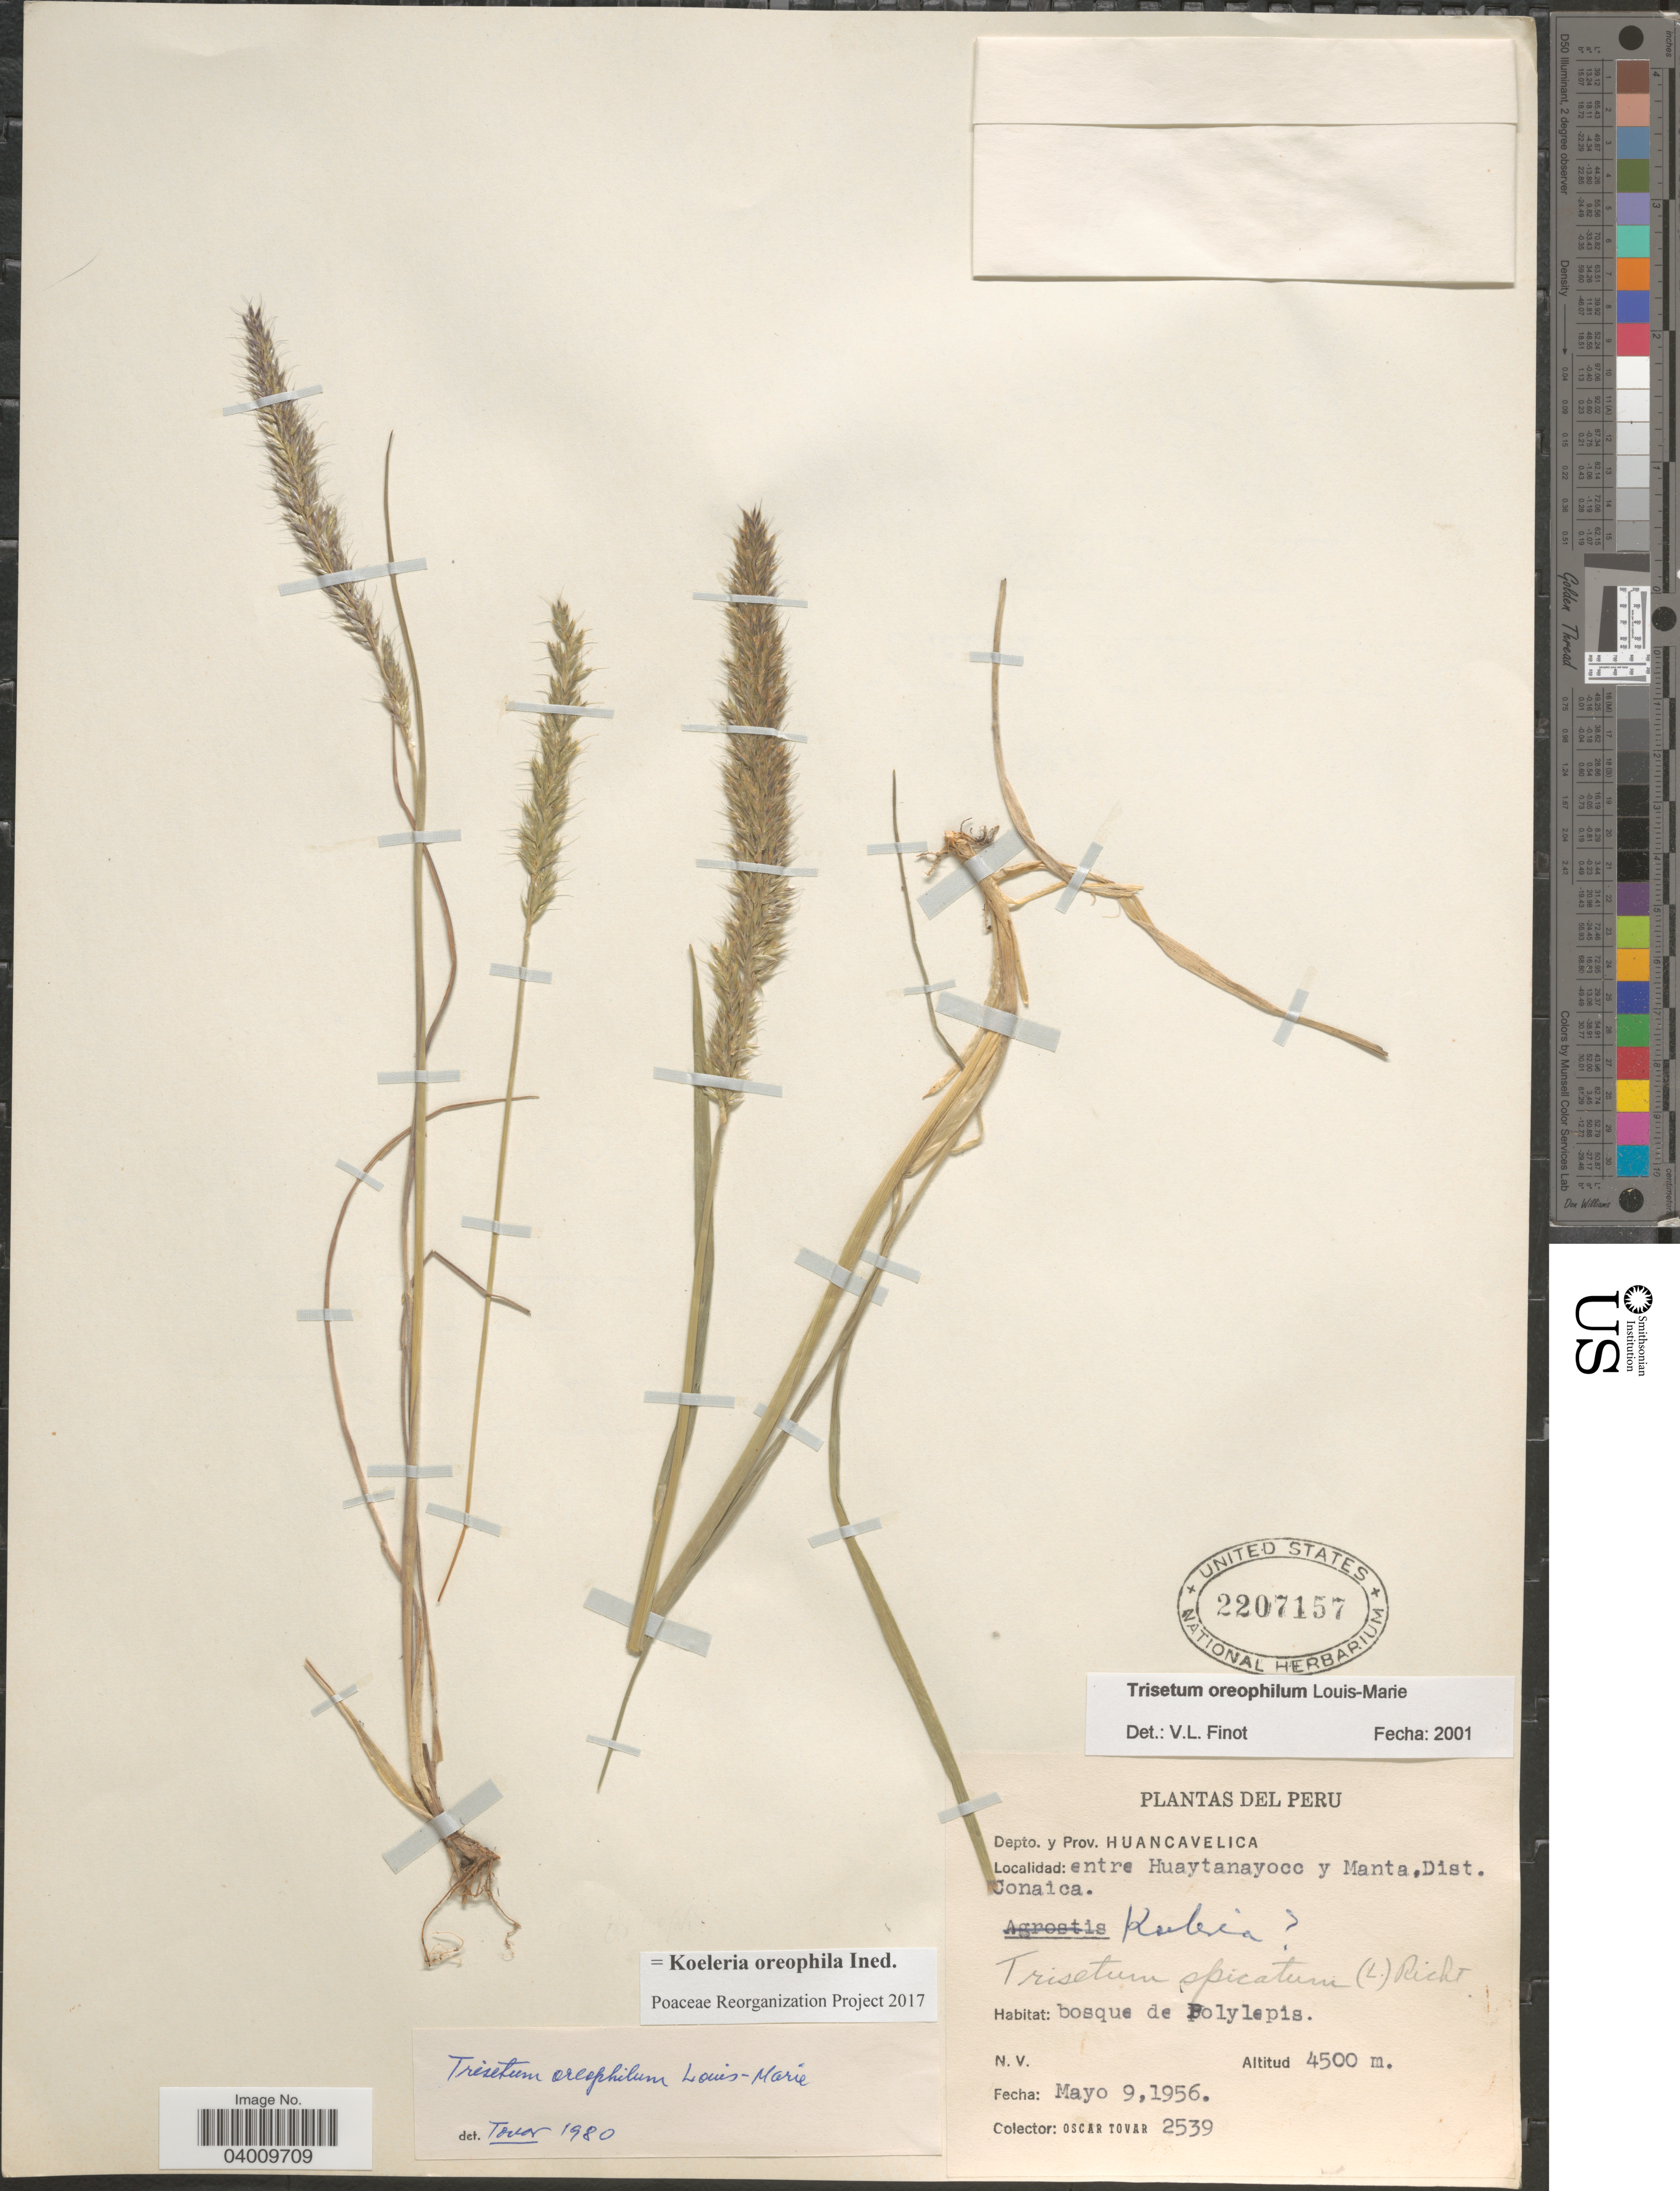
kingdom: Plantae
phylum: Tracheophyta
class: Liliopsida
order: Poales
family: Poaceae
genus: Koeleria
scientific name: Koeleria oreophila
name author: (Louis-Marie) Barberá et al.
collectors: Ó. Tovar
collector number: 2539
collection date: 1956-05-09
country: Peru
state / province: Huancavelica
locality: Depto. y Prov. Huancavelica. Entre Huaytanayoco y Manta,Dist. Conaica.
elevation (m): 4500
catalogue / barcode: US 2207157